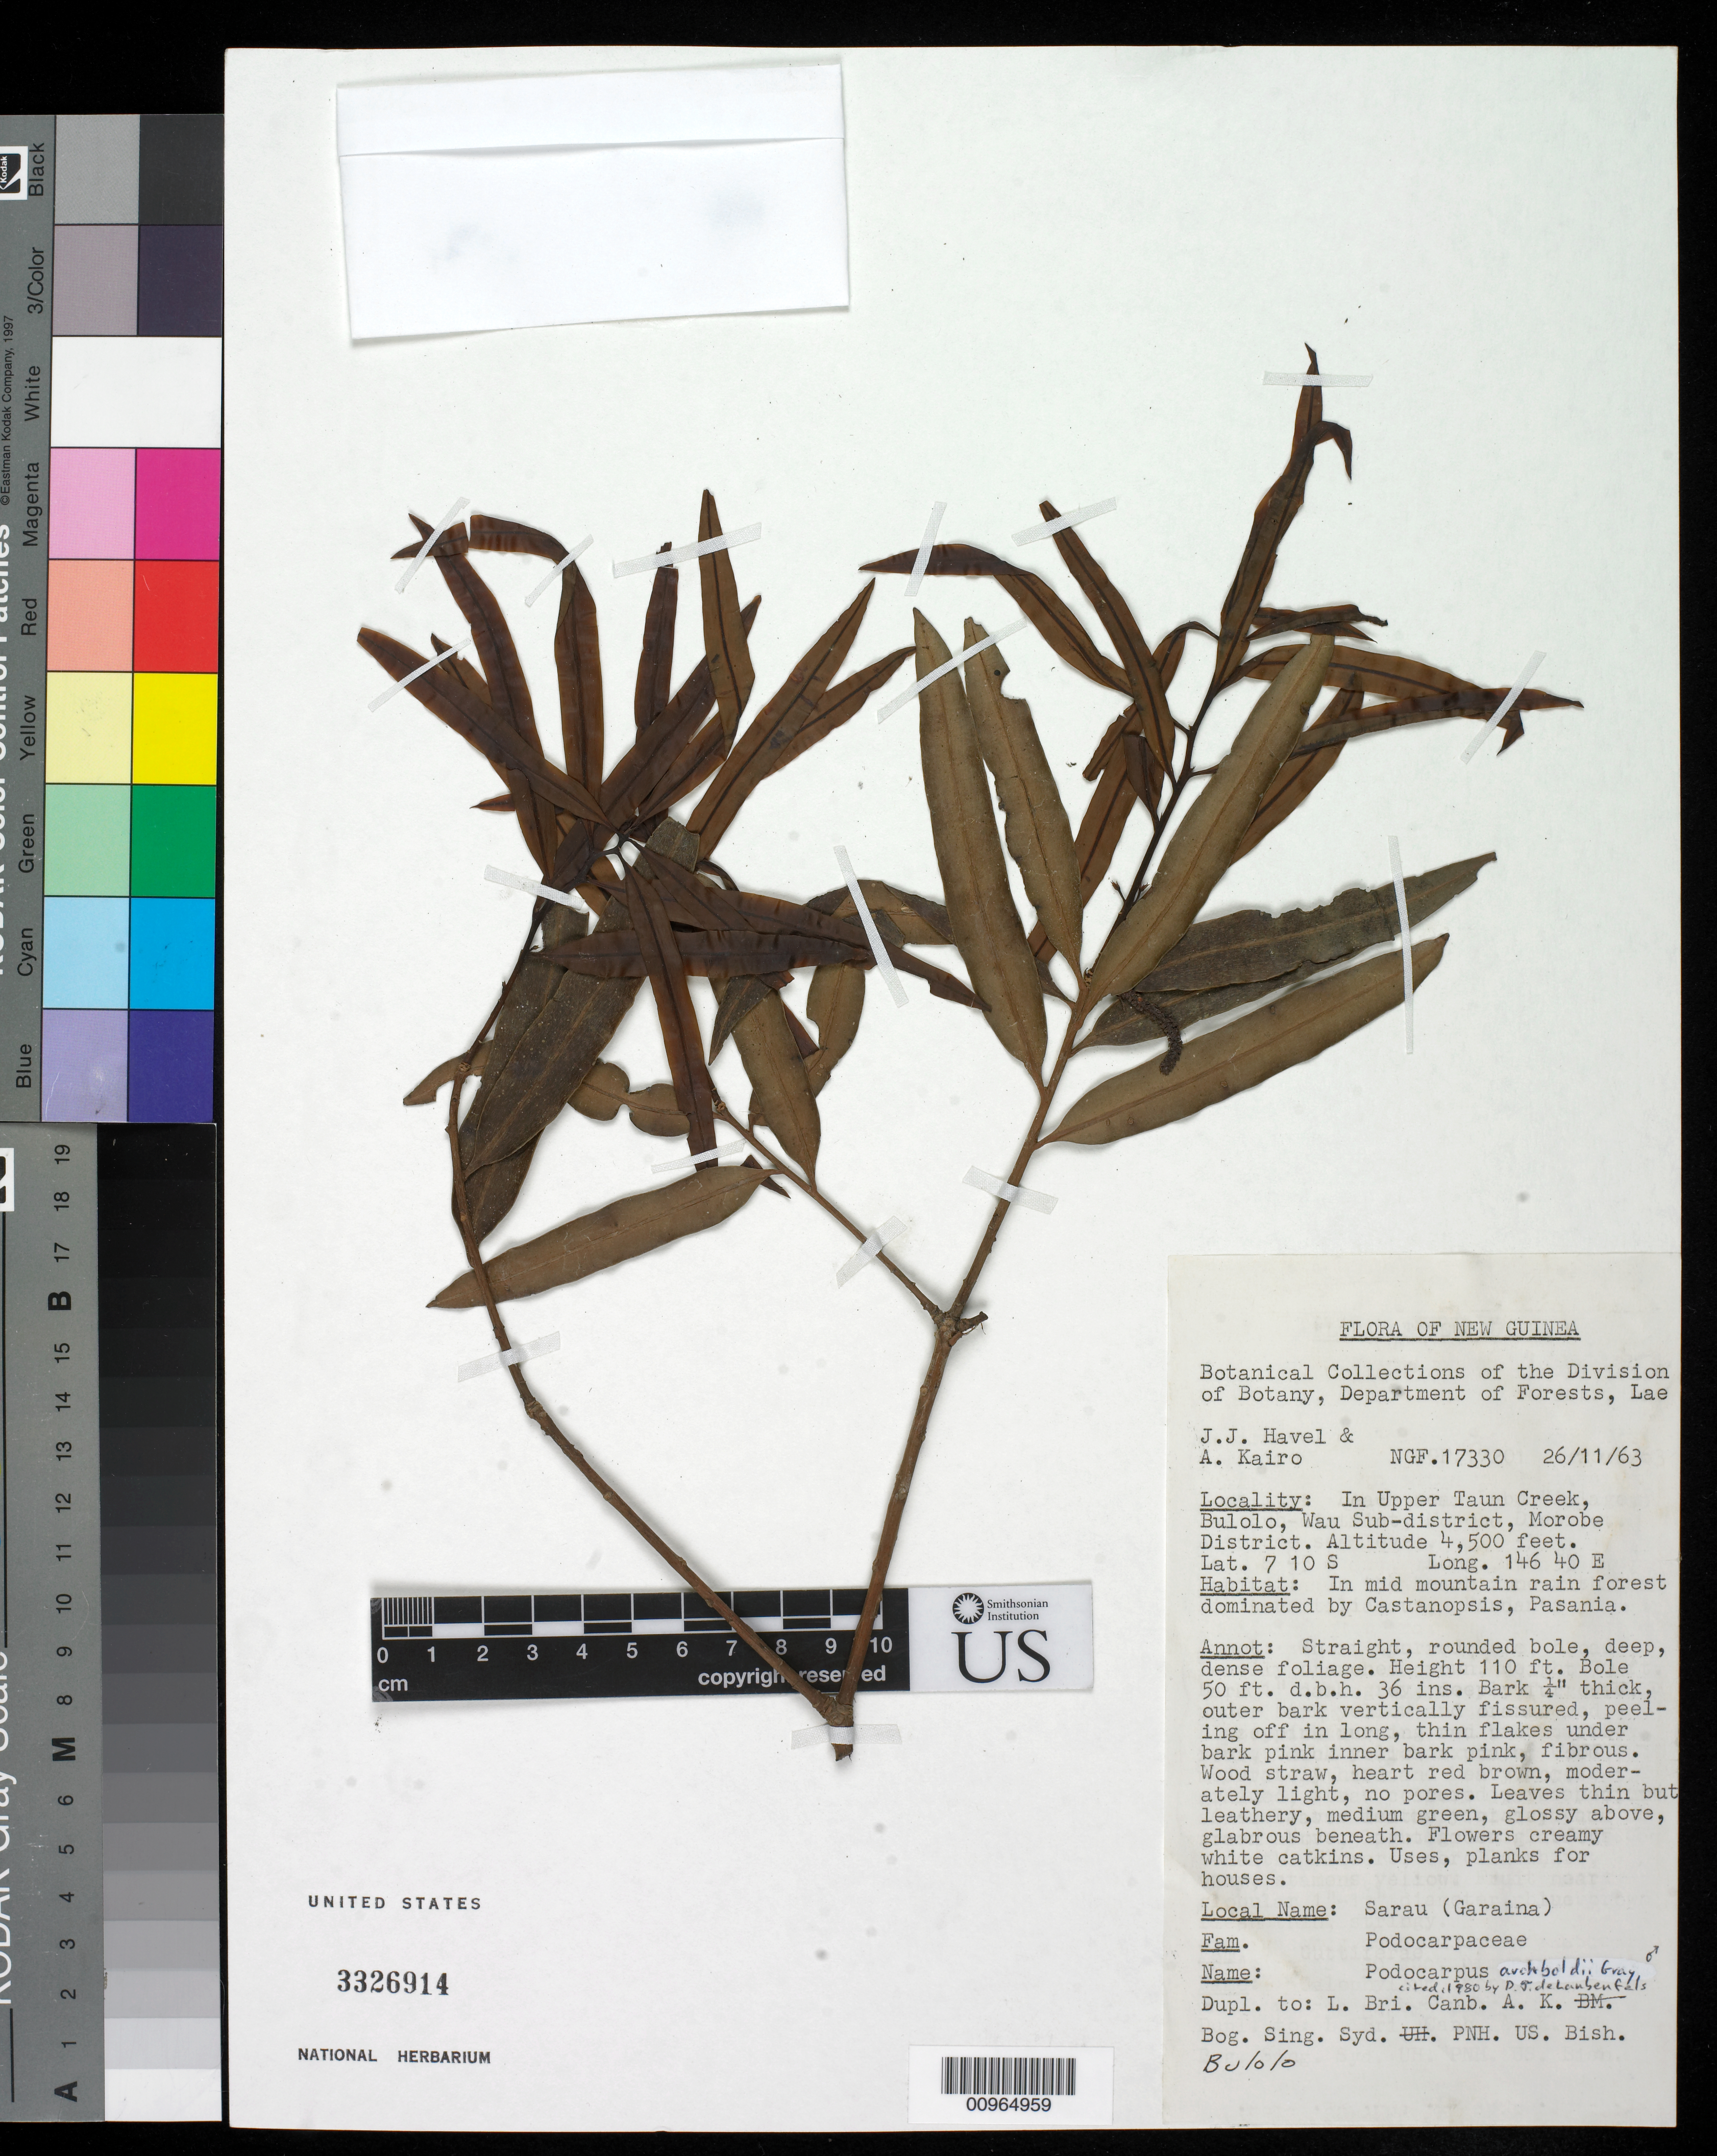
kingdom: Plantae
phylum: Tracheophyta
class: Pinopsida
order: Pinales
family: Podocarpaceae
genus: Podocarpus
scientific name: Podocarpus archboldii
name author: N.E. Gray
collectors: J. Havel & A. Kairo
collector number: NGF 17330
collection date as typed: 26 Nov 1963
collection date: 1963-11-26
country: Papua New Guinea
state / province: Morobe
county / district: Wau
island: New Guinea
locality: In upper Taun Creek, Bulolo. In mid mountain rain forest dominated by Castanopsis, Pasania.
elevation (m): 1372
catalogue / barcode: US 3326914